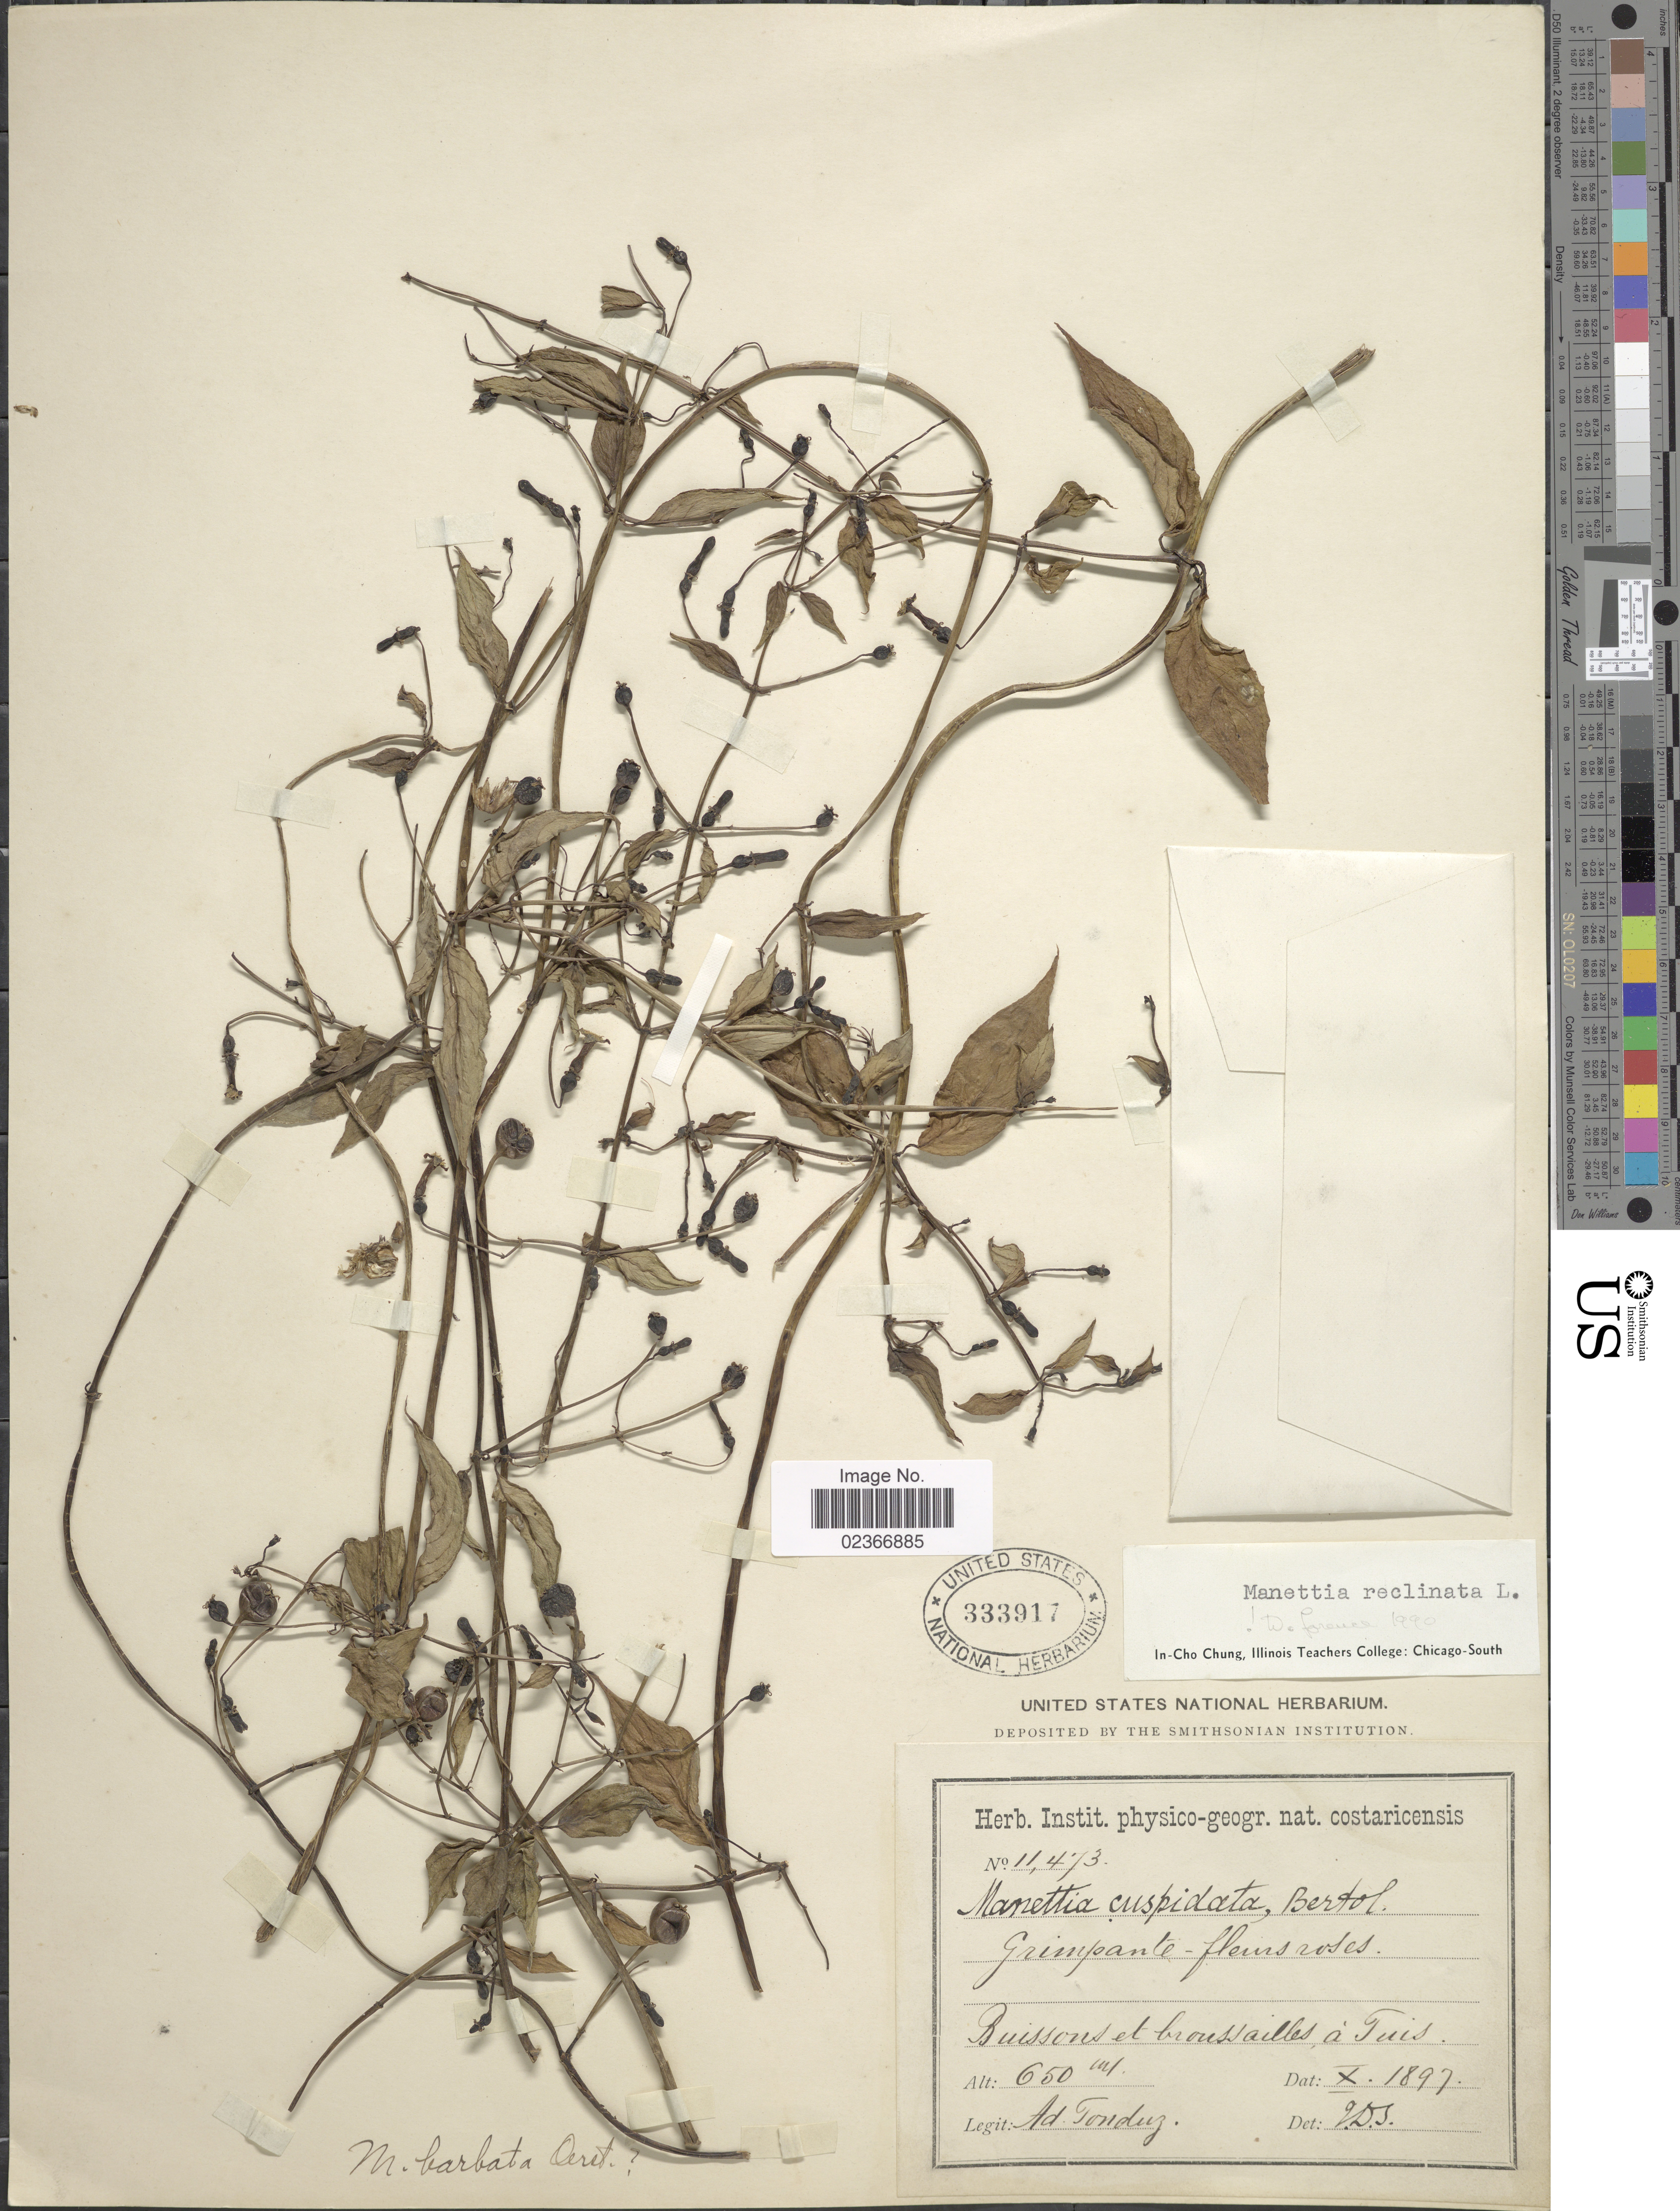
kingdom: Plantae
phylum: Tracheophyta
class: Magnoliopsida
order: Gentianales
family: Rubiaceae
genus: Manettia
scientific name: Manettia reclinata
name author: L.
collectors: A. Tonduz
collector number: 11473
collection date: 1897-10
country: Costa Rica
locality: Buissons et broussailles a Tuis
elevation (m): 650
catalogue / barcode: US 333917